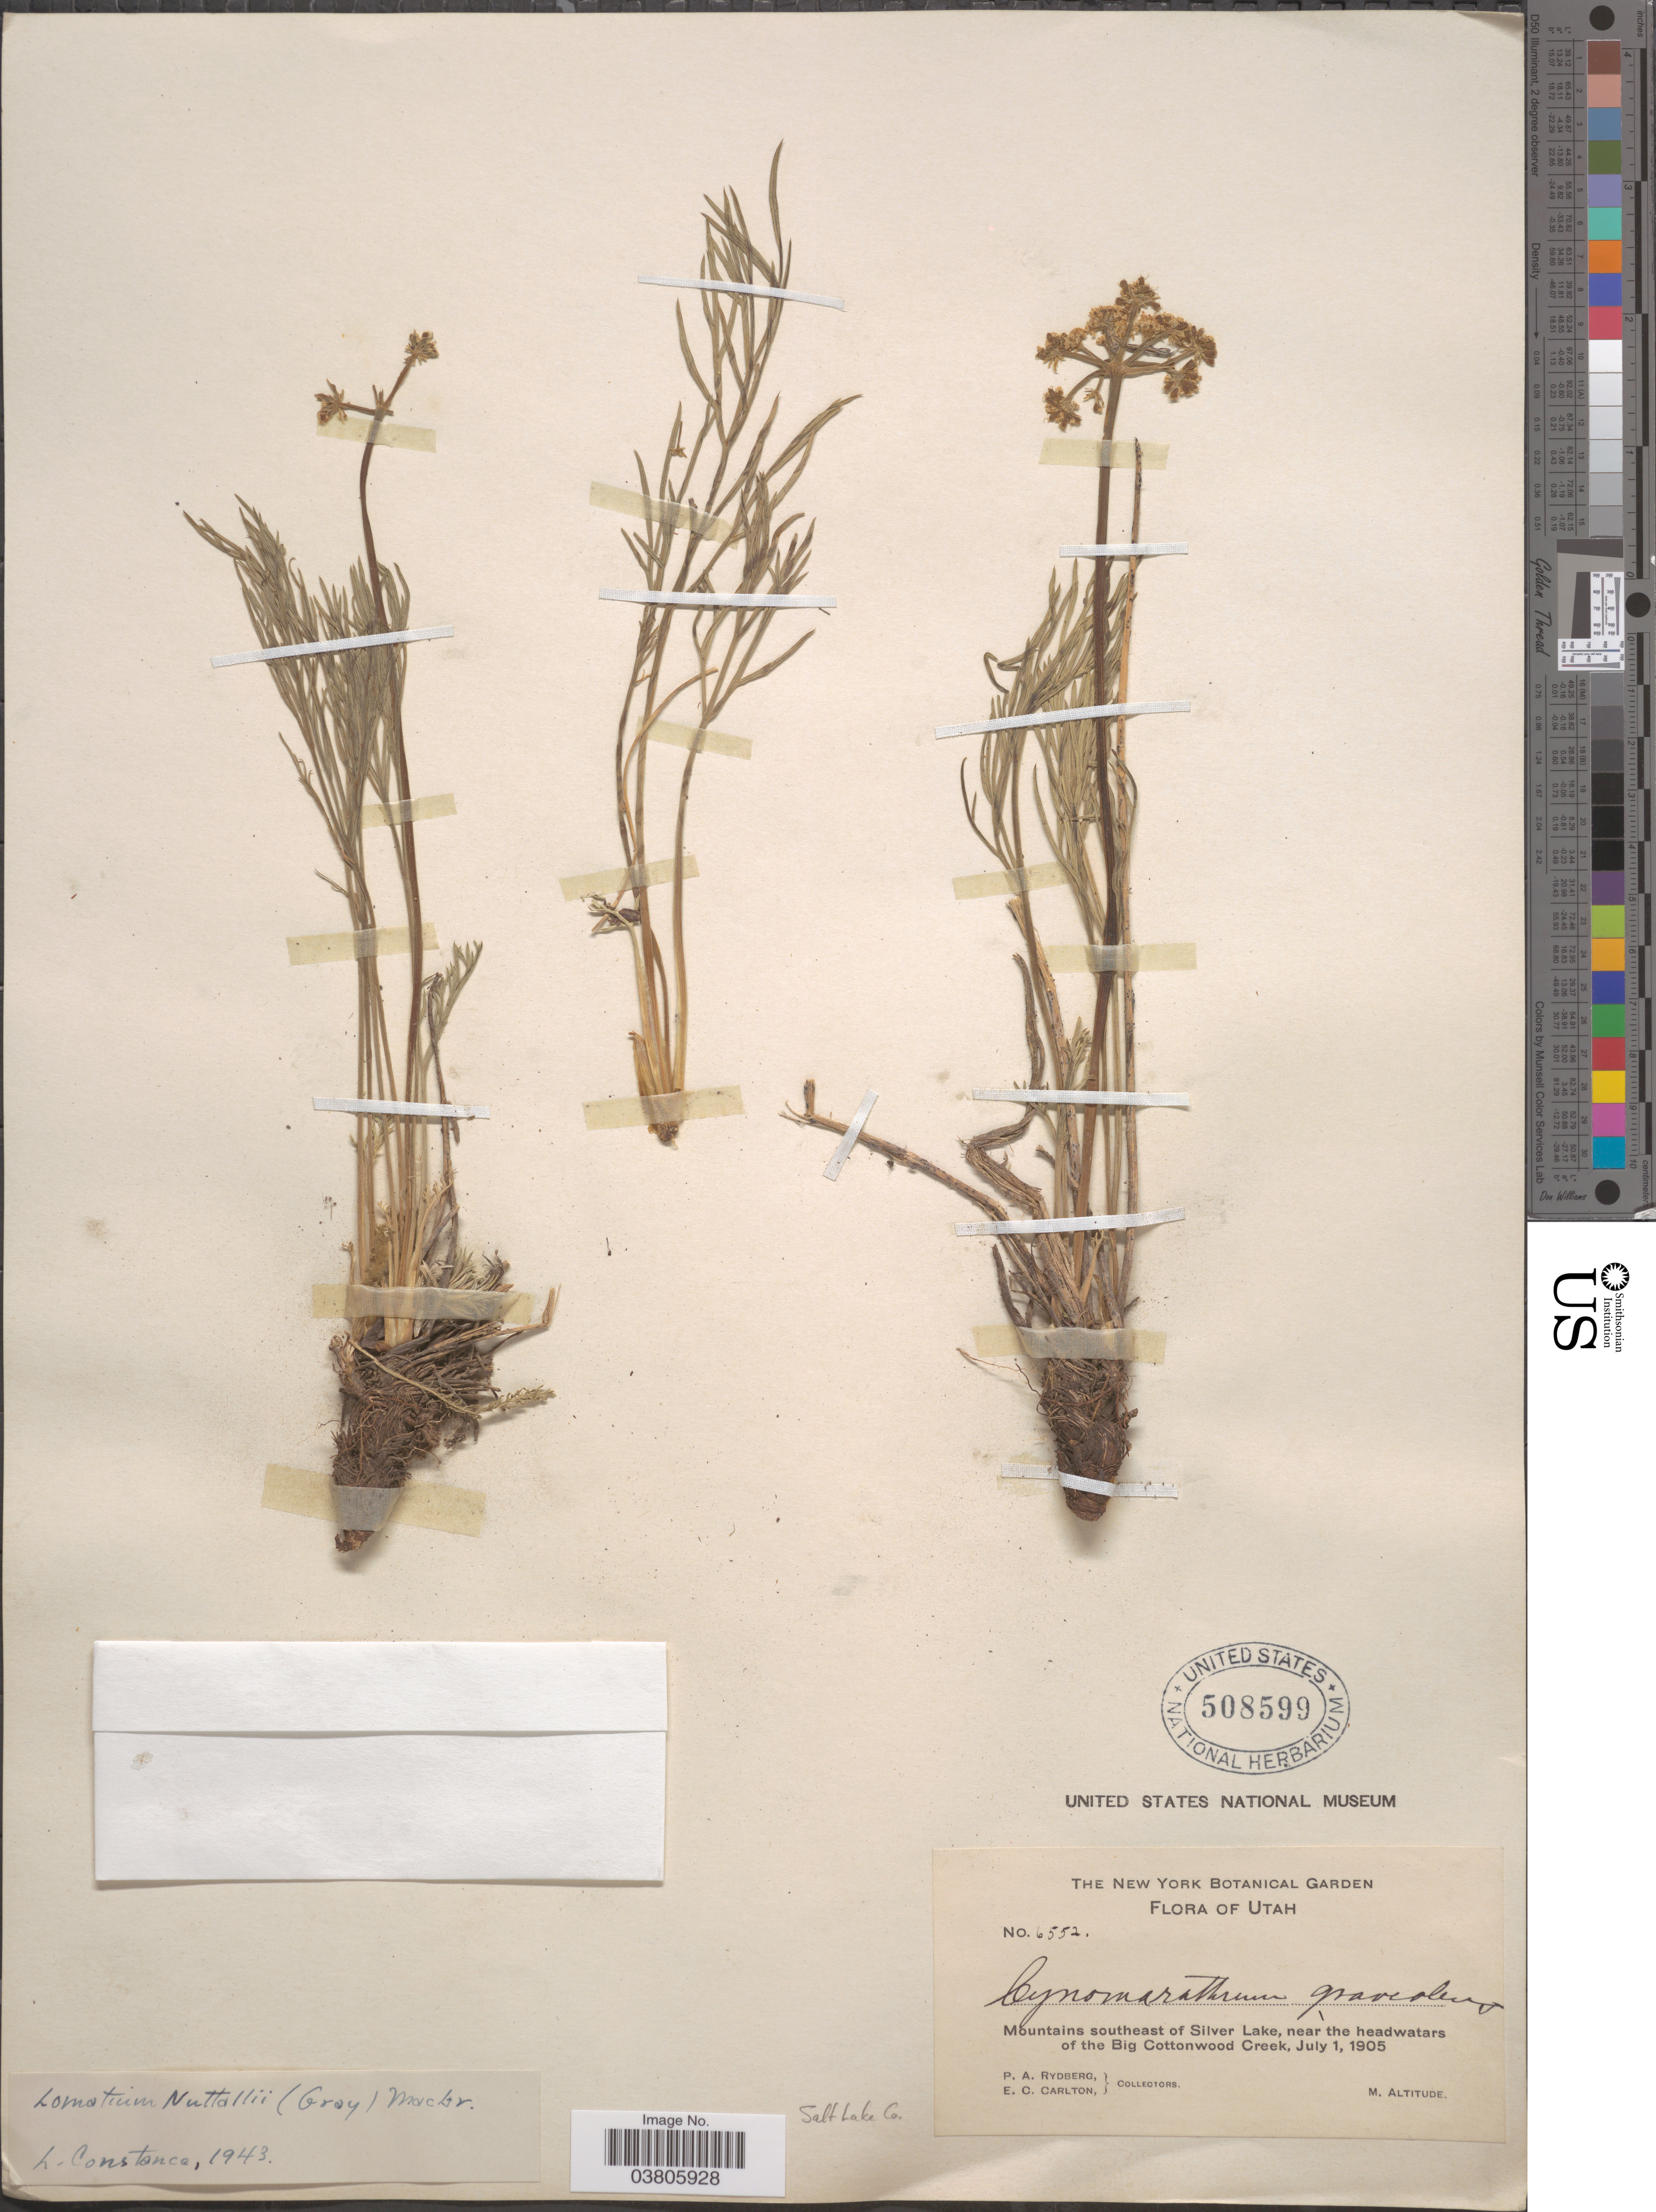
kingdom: Plantae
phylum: Tracheophyta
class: Magnoliopsida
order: Apiales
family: Apiaceae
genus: Lomatium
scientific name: Lomatium nuttallii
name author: (A. Gray) J.F. Macbr.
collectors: P. A. Rydberg & E. Carlton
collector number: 6552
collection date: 1905-07-01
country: United States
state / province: Utah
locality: Salt Lake Co. Mountains southeast of Silver Lake, near the headwatars of the Big Cottonwood Creek.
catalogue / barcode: US 508599